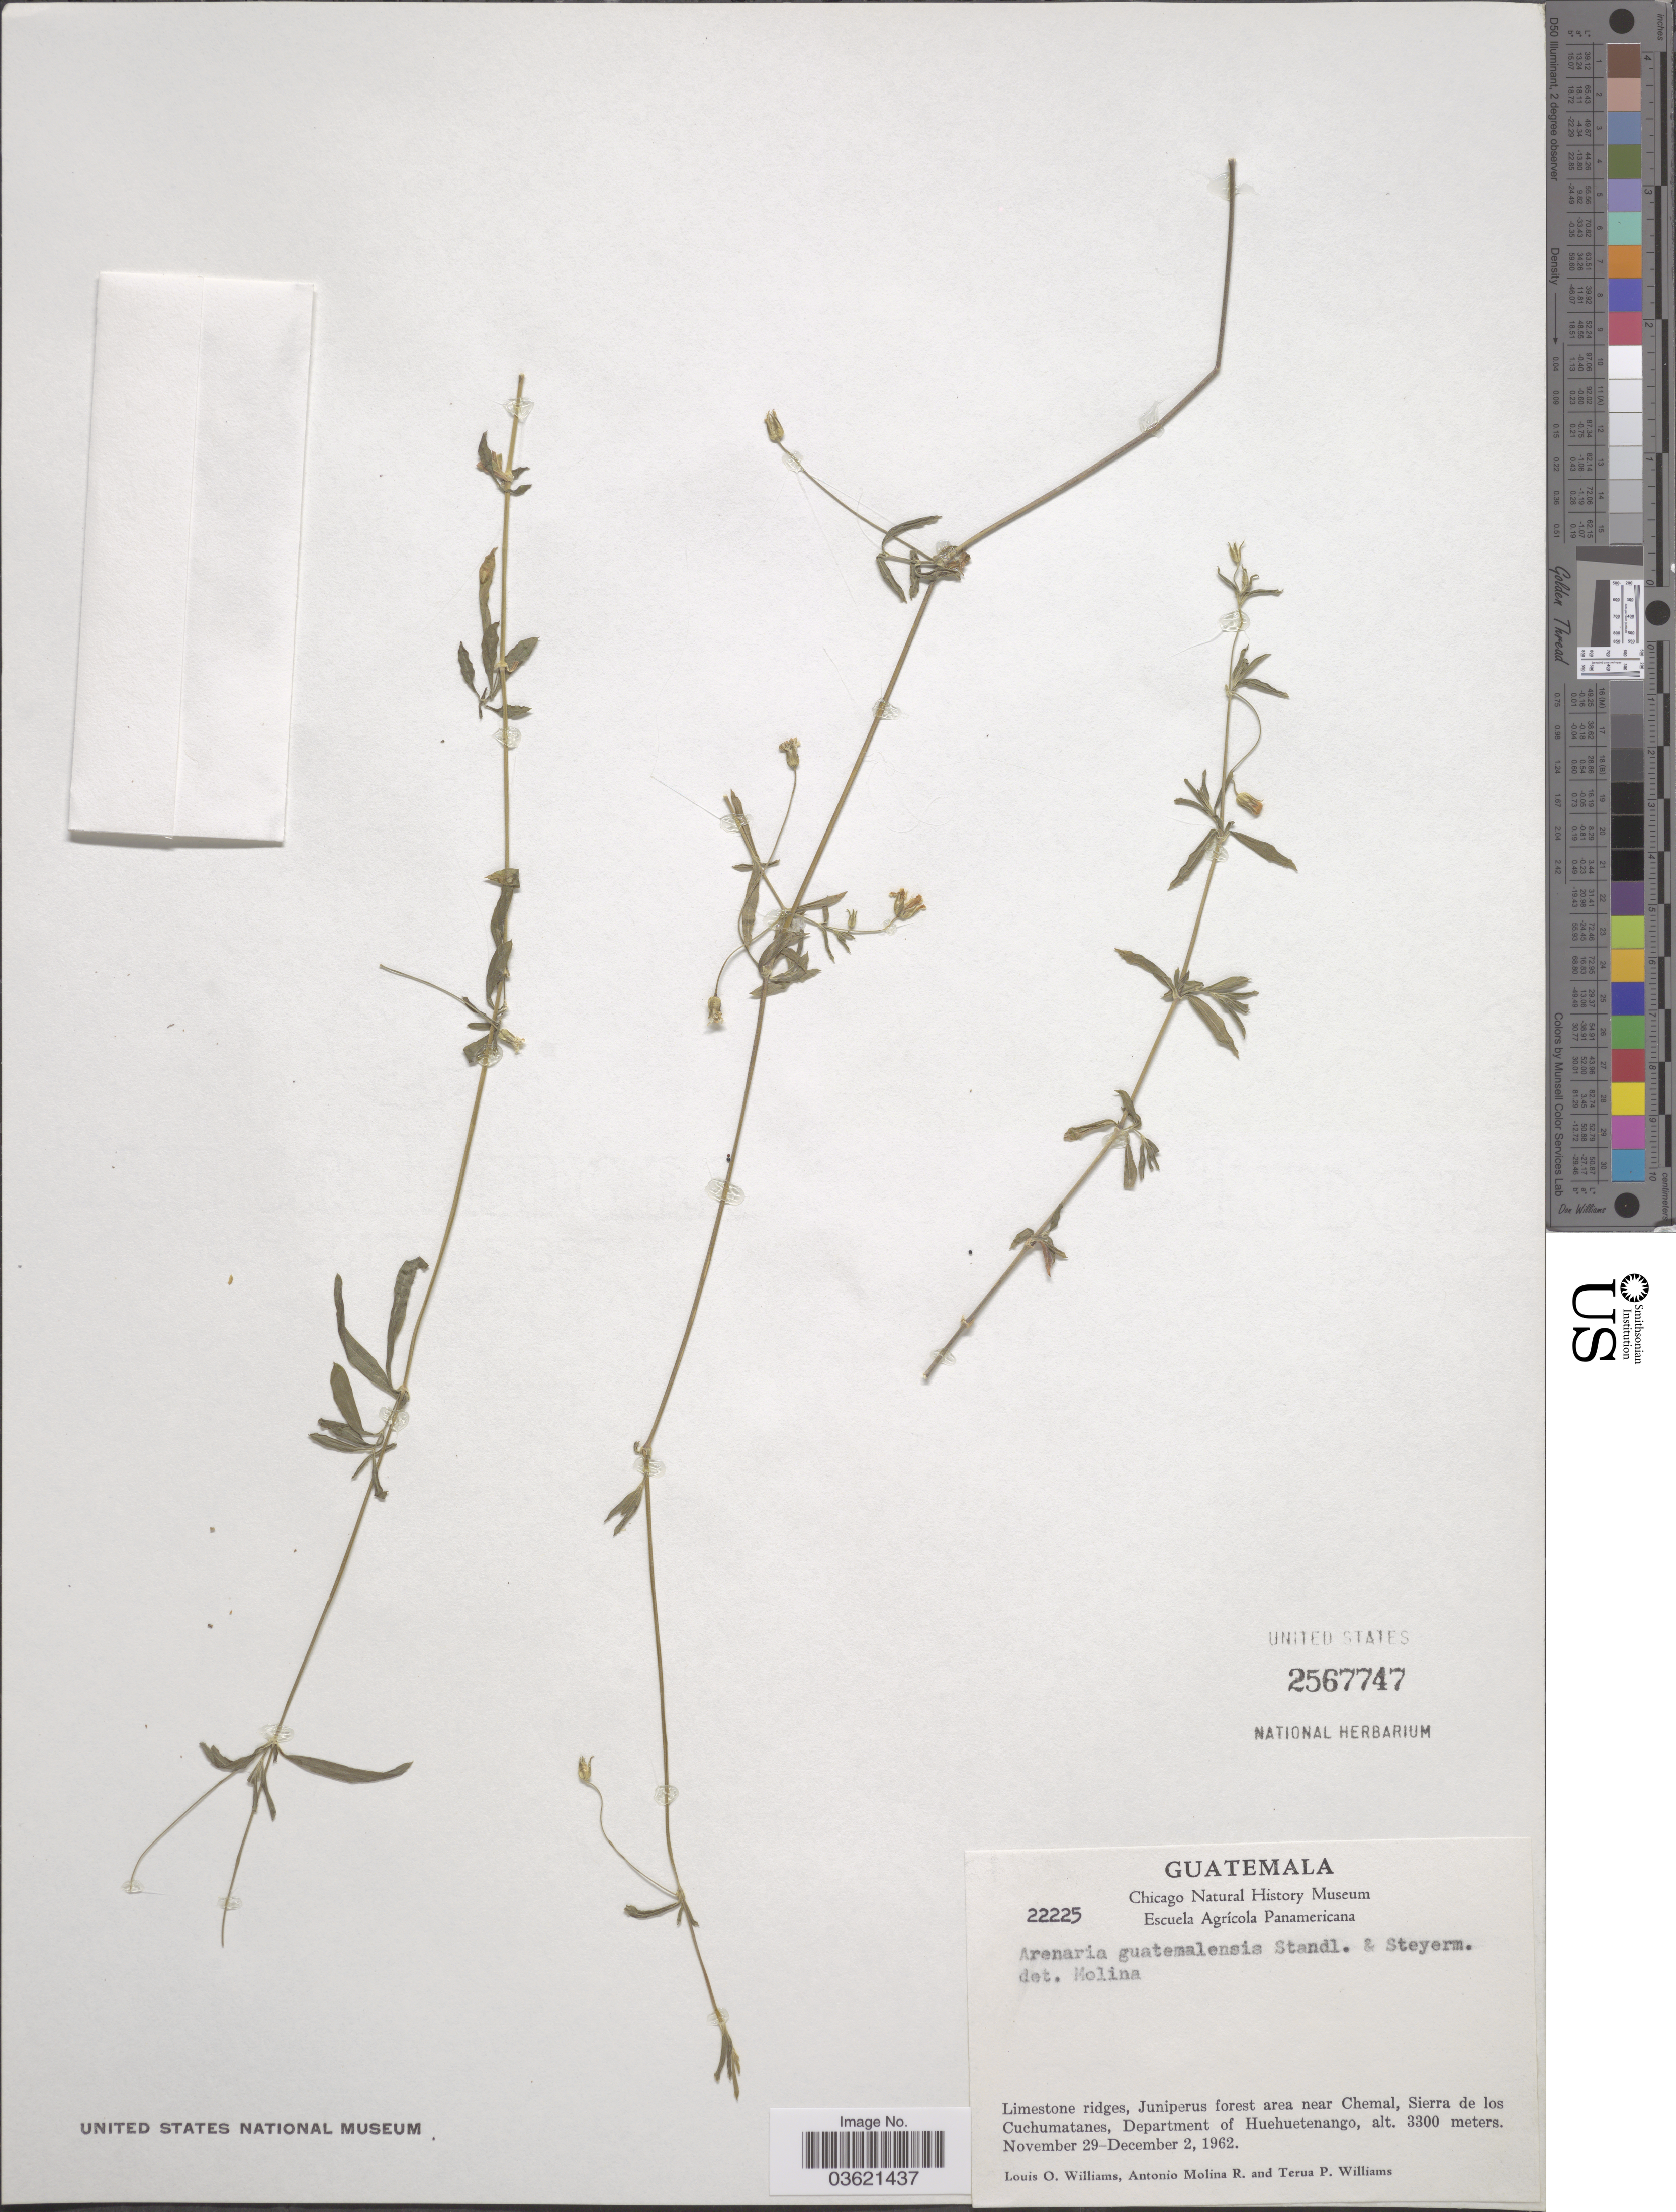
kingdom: Plantae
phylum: Tracheophyta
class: Magnoliopsida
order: Caryophyllales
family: Caryophyllaceae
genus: Arenaria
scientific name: Arenaria guatemalensis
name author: Standl. ex Steyerm.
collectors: L. O. Williams, A. Molina R. & T. Williams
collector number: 22225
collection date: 1962-11-29/1962-12-02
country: Guatemala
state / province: Huehuetenango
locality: Limestone ridges, Juniperus forest area near Chemal, Sierra de los Cuchumatanes, Department of Huehuetenango.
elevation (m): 3300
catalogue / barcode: US 2567747